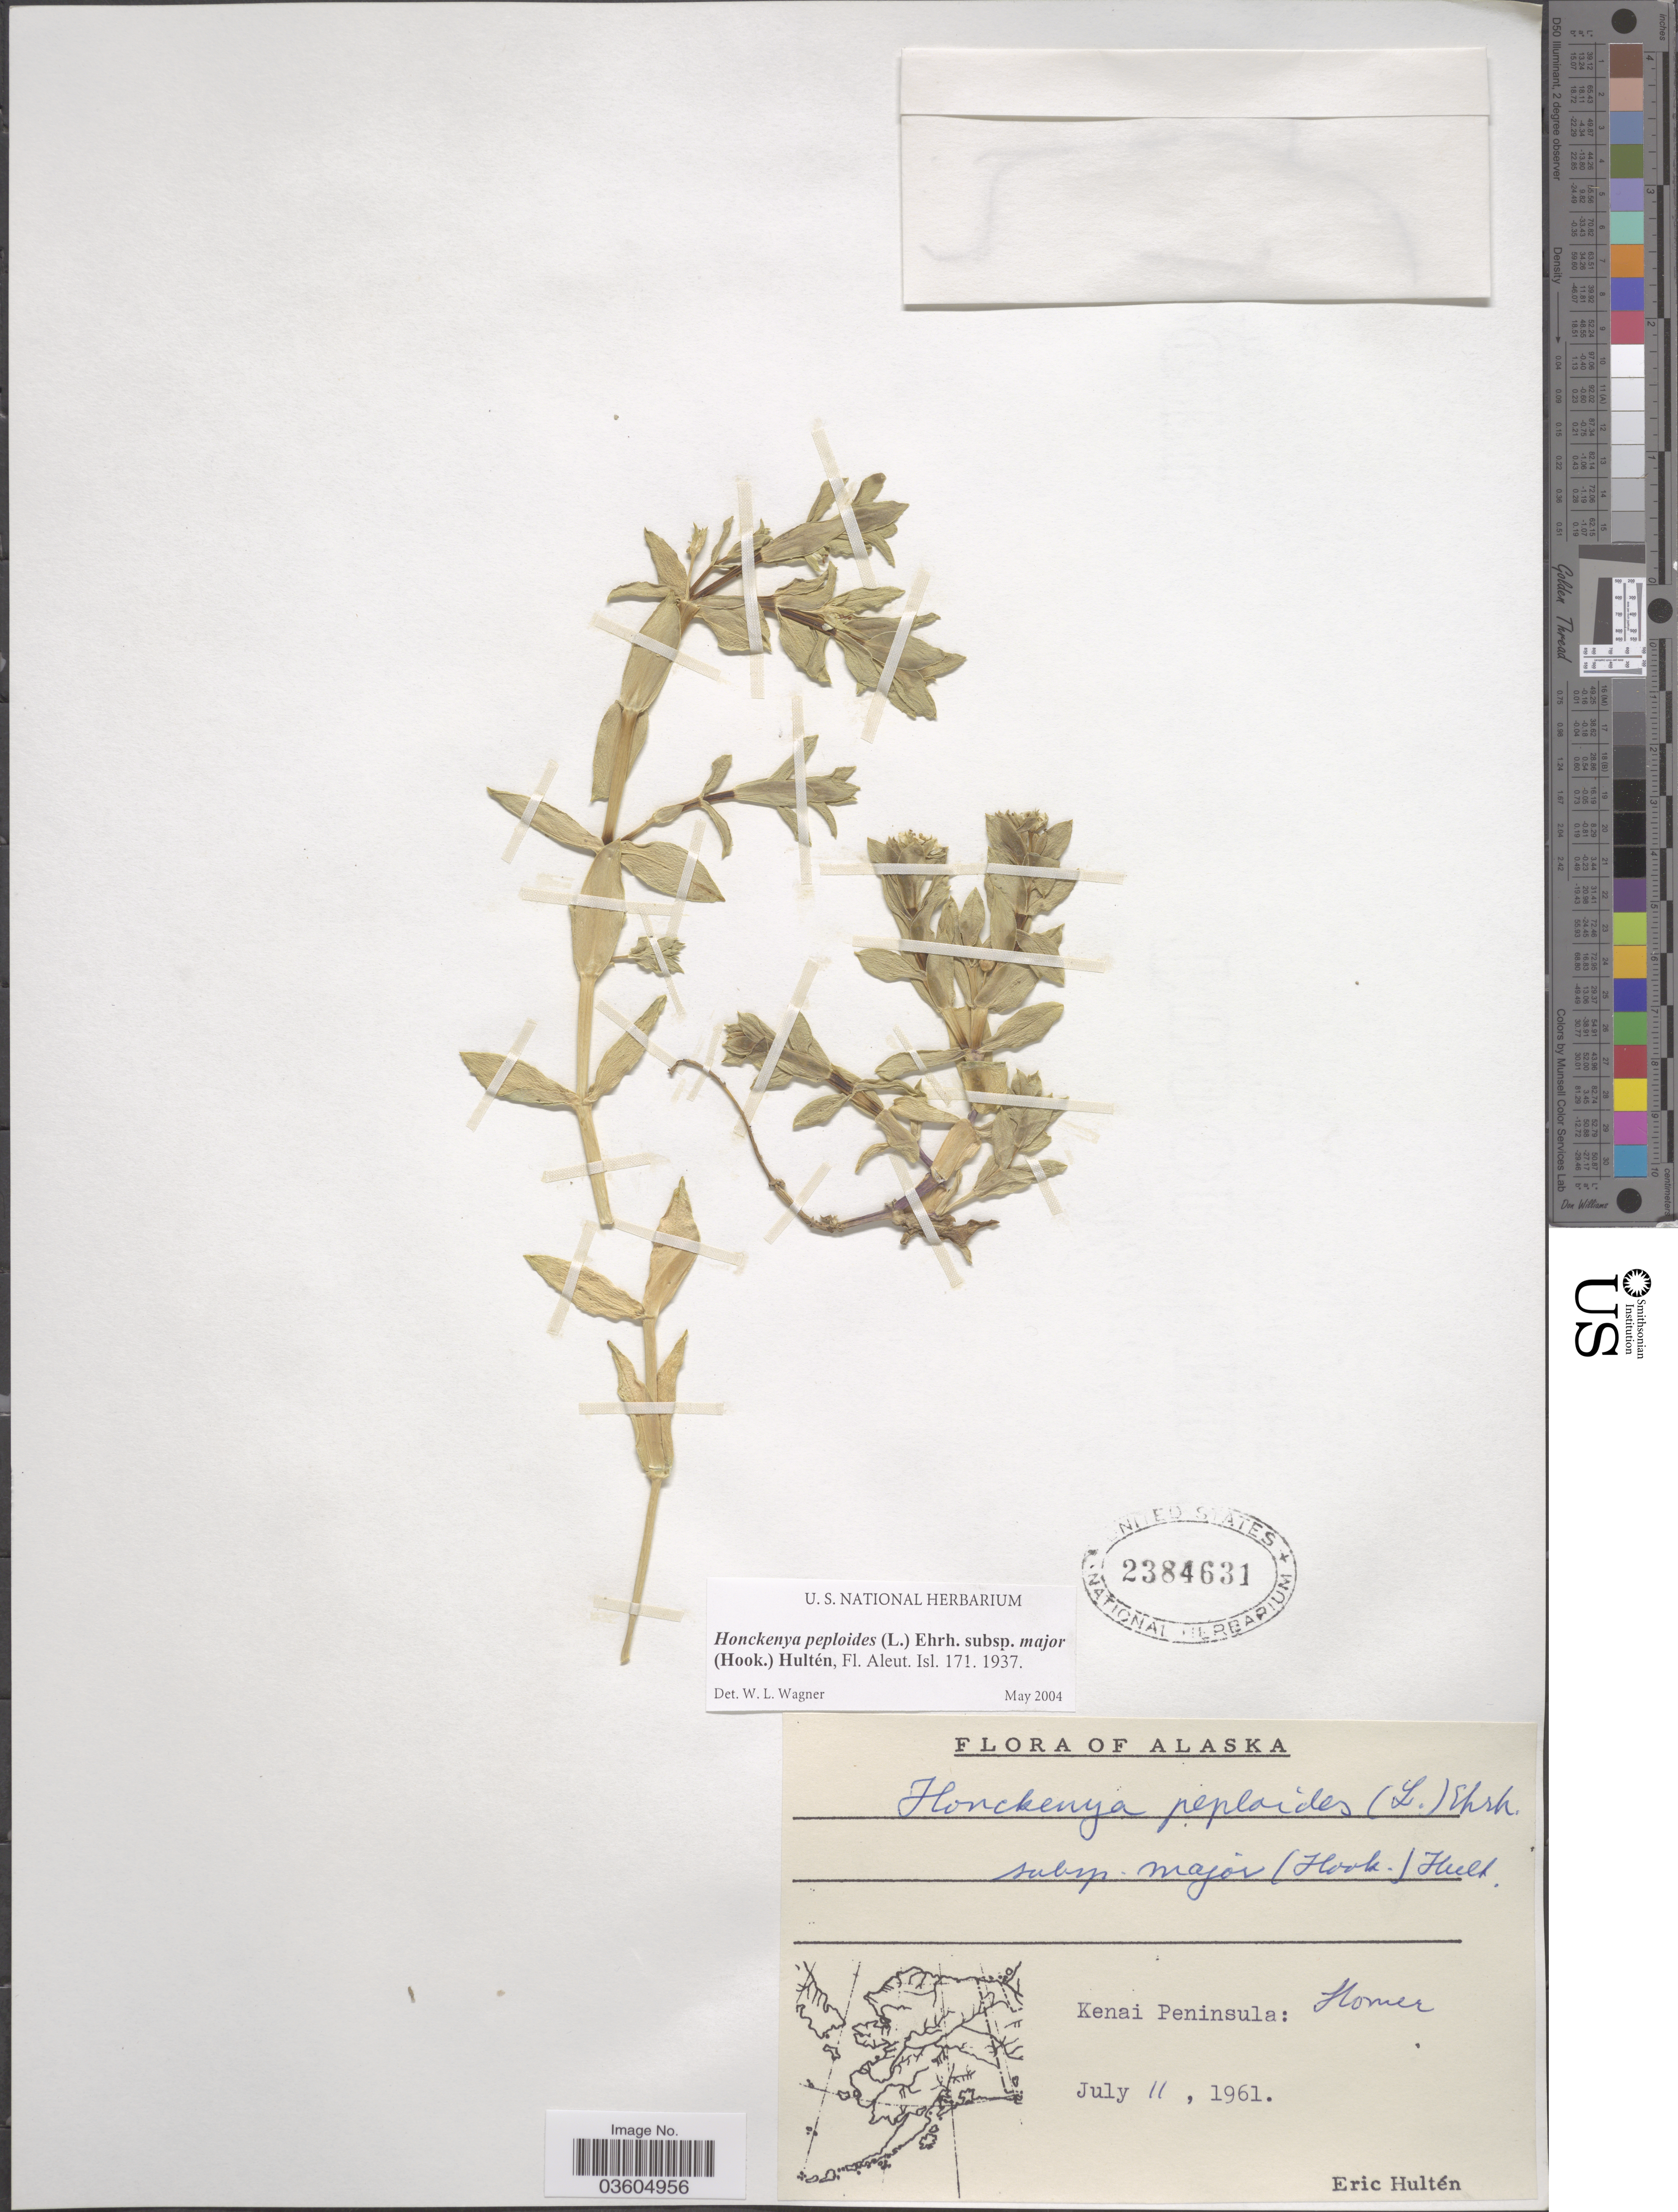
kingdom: Plantae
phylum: Tracheophyta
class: Magnoliopsida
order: Caryophyllales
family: Caryophyllaceae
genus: Honckenya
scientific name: Honckenya peploides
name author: (L.) Ehrh.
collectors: E. G. Hultén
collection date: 1961-07-11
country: United States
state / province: Alaska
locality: Kenai Peninsula: Homer.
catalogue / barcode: US 2384631